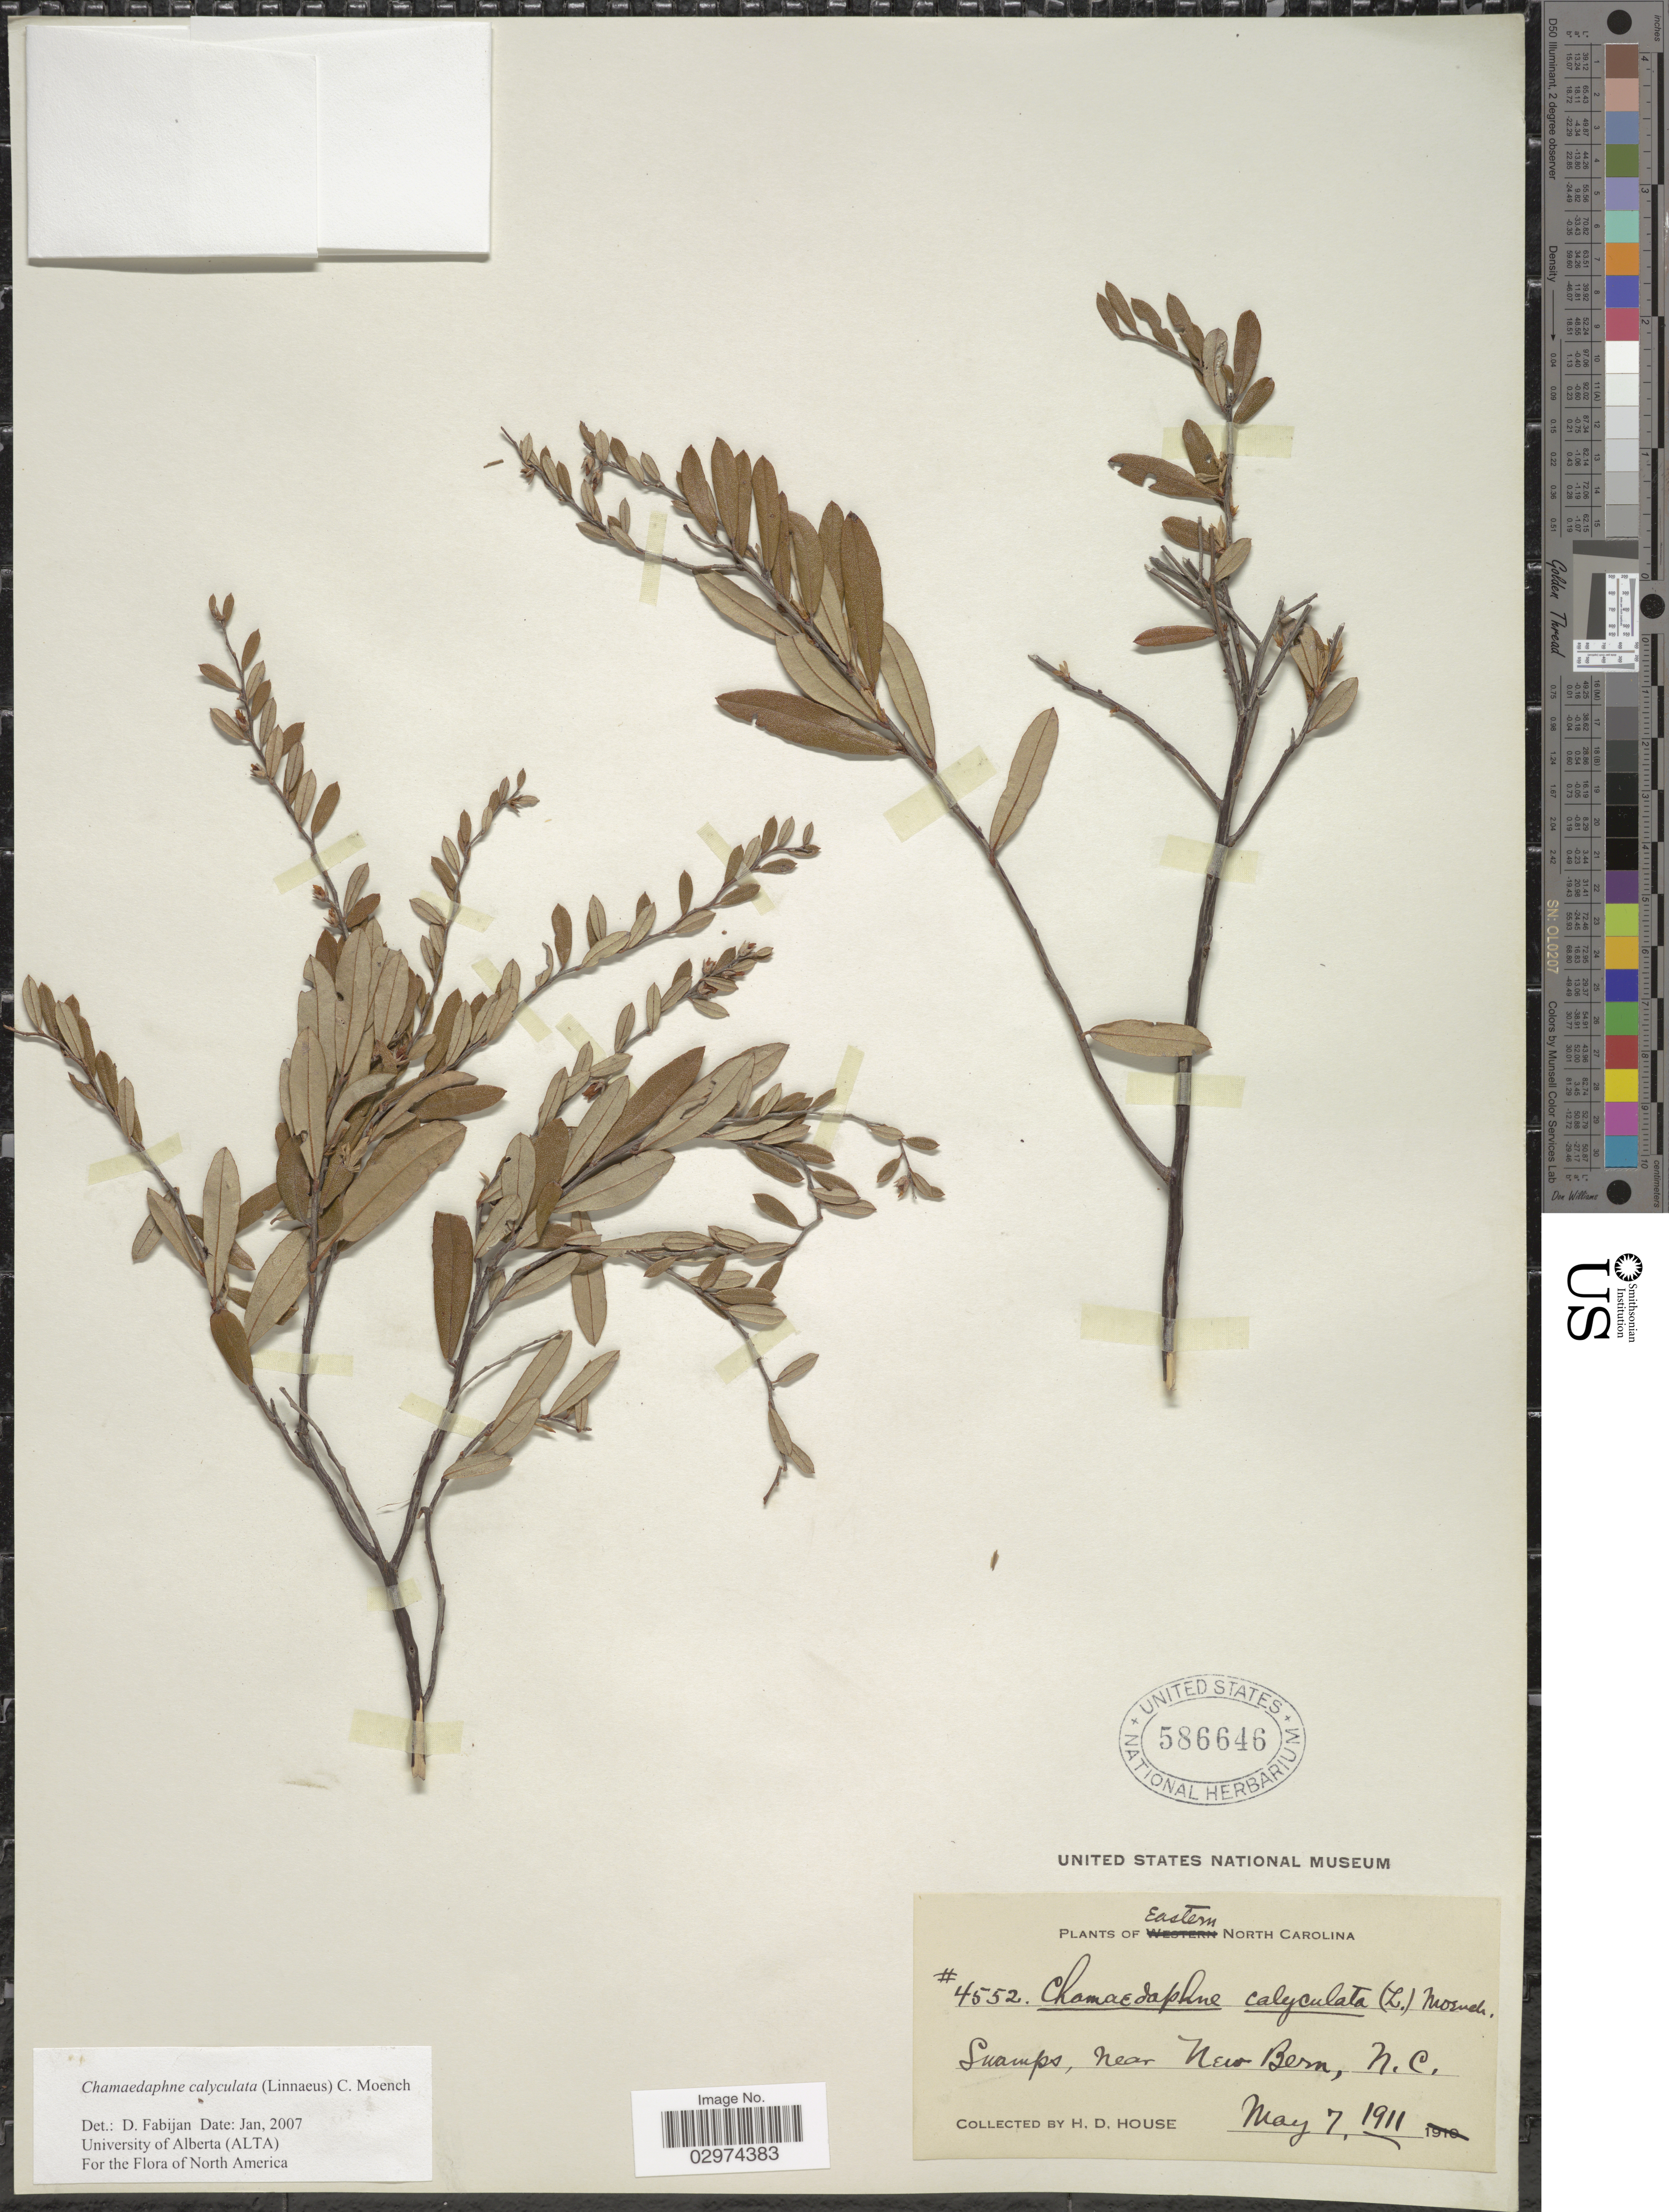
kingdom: Plantae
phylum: Tracheophyta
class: Magnoliopsida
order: Ericales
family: Ericaceae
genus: Chamaedaphne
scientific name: Chamaedaphne calyculata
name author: (L.) Moench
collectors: H. D. House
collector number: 4552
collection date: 1911-05-07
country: United States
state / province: North Carolina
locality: Eastern North Carolina. Near New Bern, N.C.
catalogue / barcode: US 586646